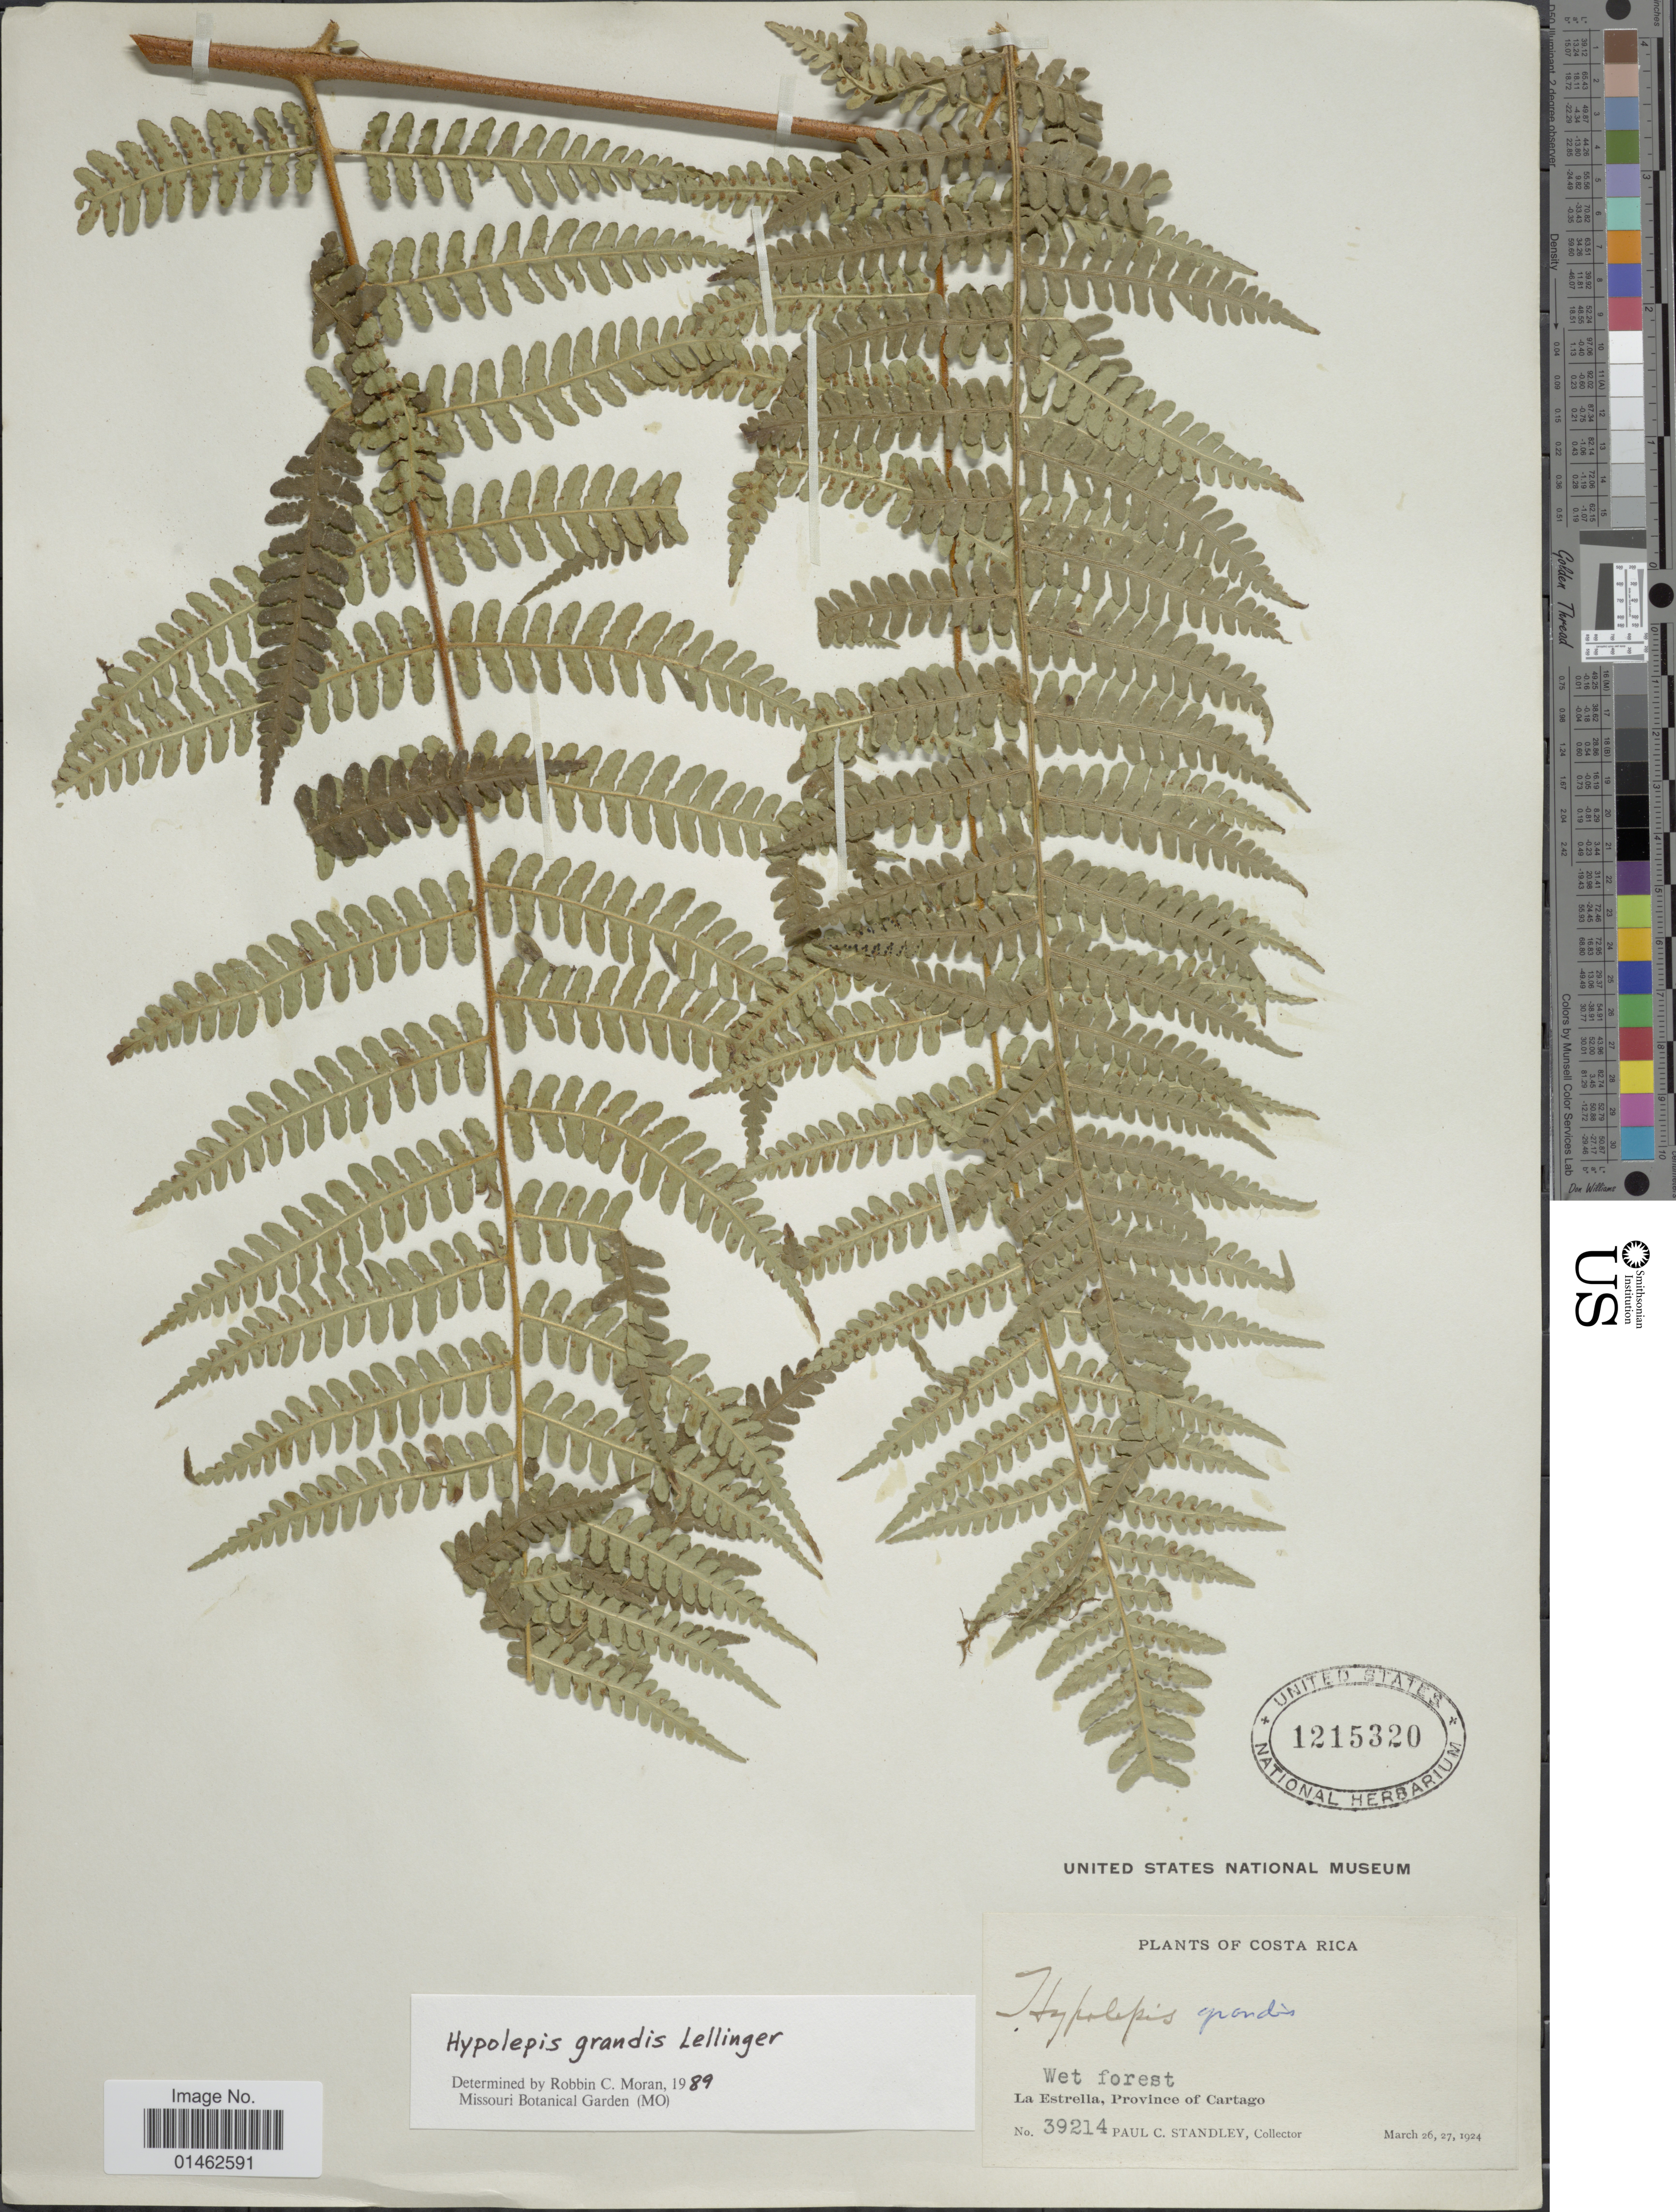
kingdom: Plantae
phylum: Tracheophyta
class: Polypodiopsida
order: Polypodiales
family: Dennstaedtiaceae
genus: Hypolepis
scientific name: Hypolepis grandis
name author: Lellinger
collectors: P. C. Standley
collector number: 39214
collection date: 1924-03-26/1924-03-27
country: Costa Rica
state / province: Cartago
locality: La Estrella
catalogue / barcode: US 1215320